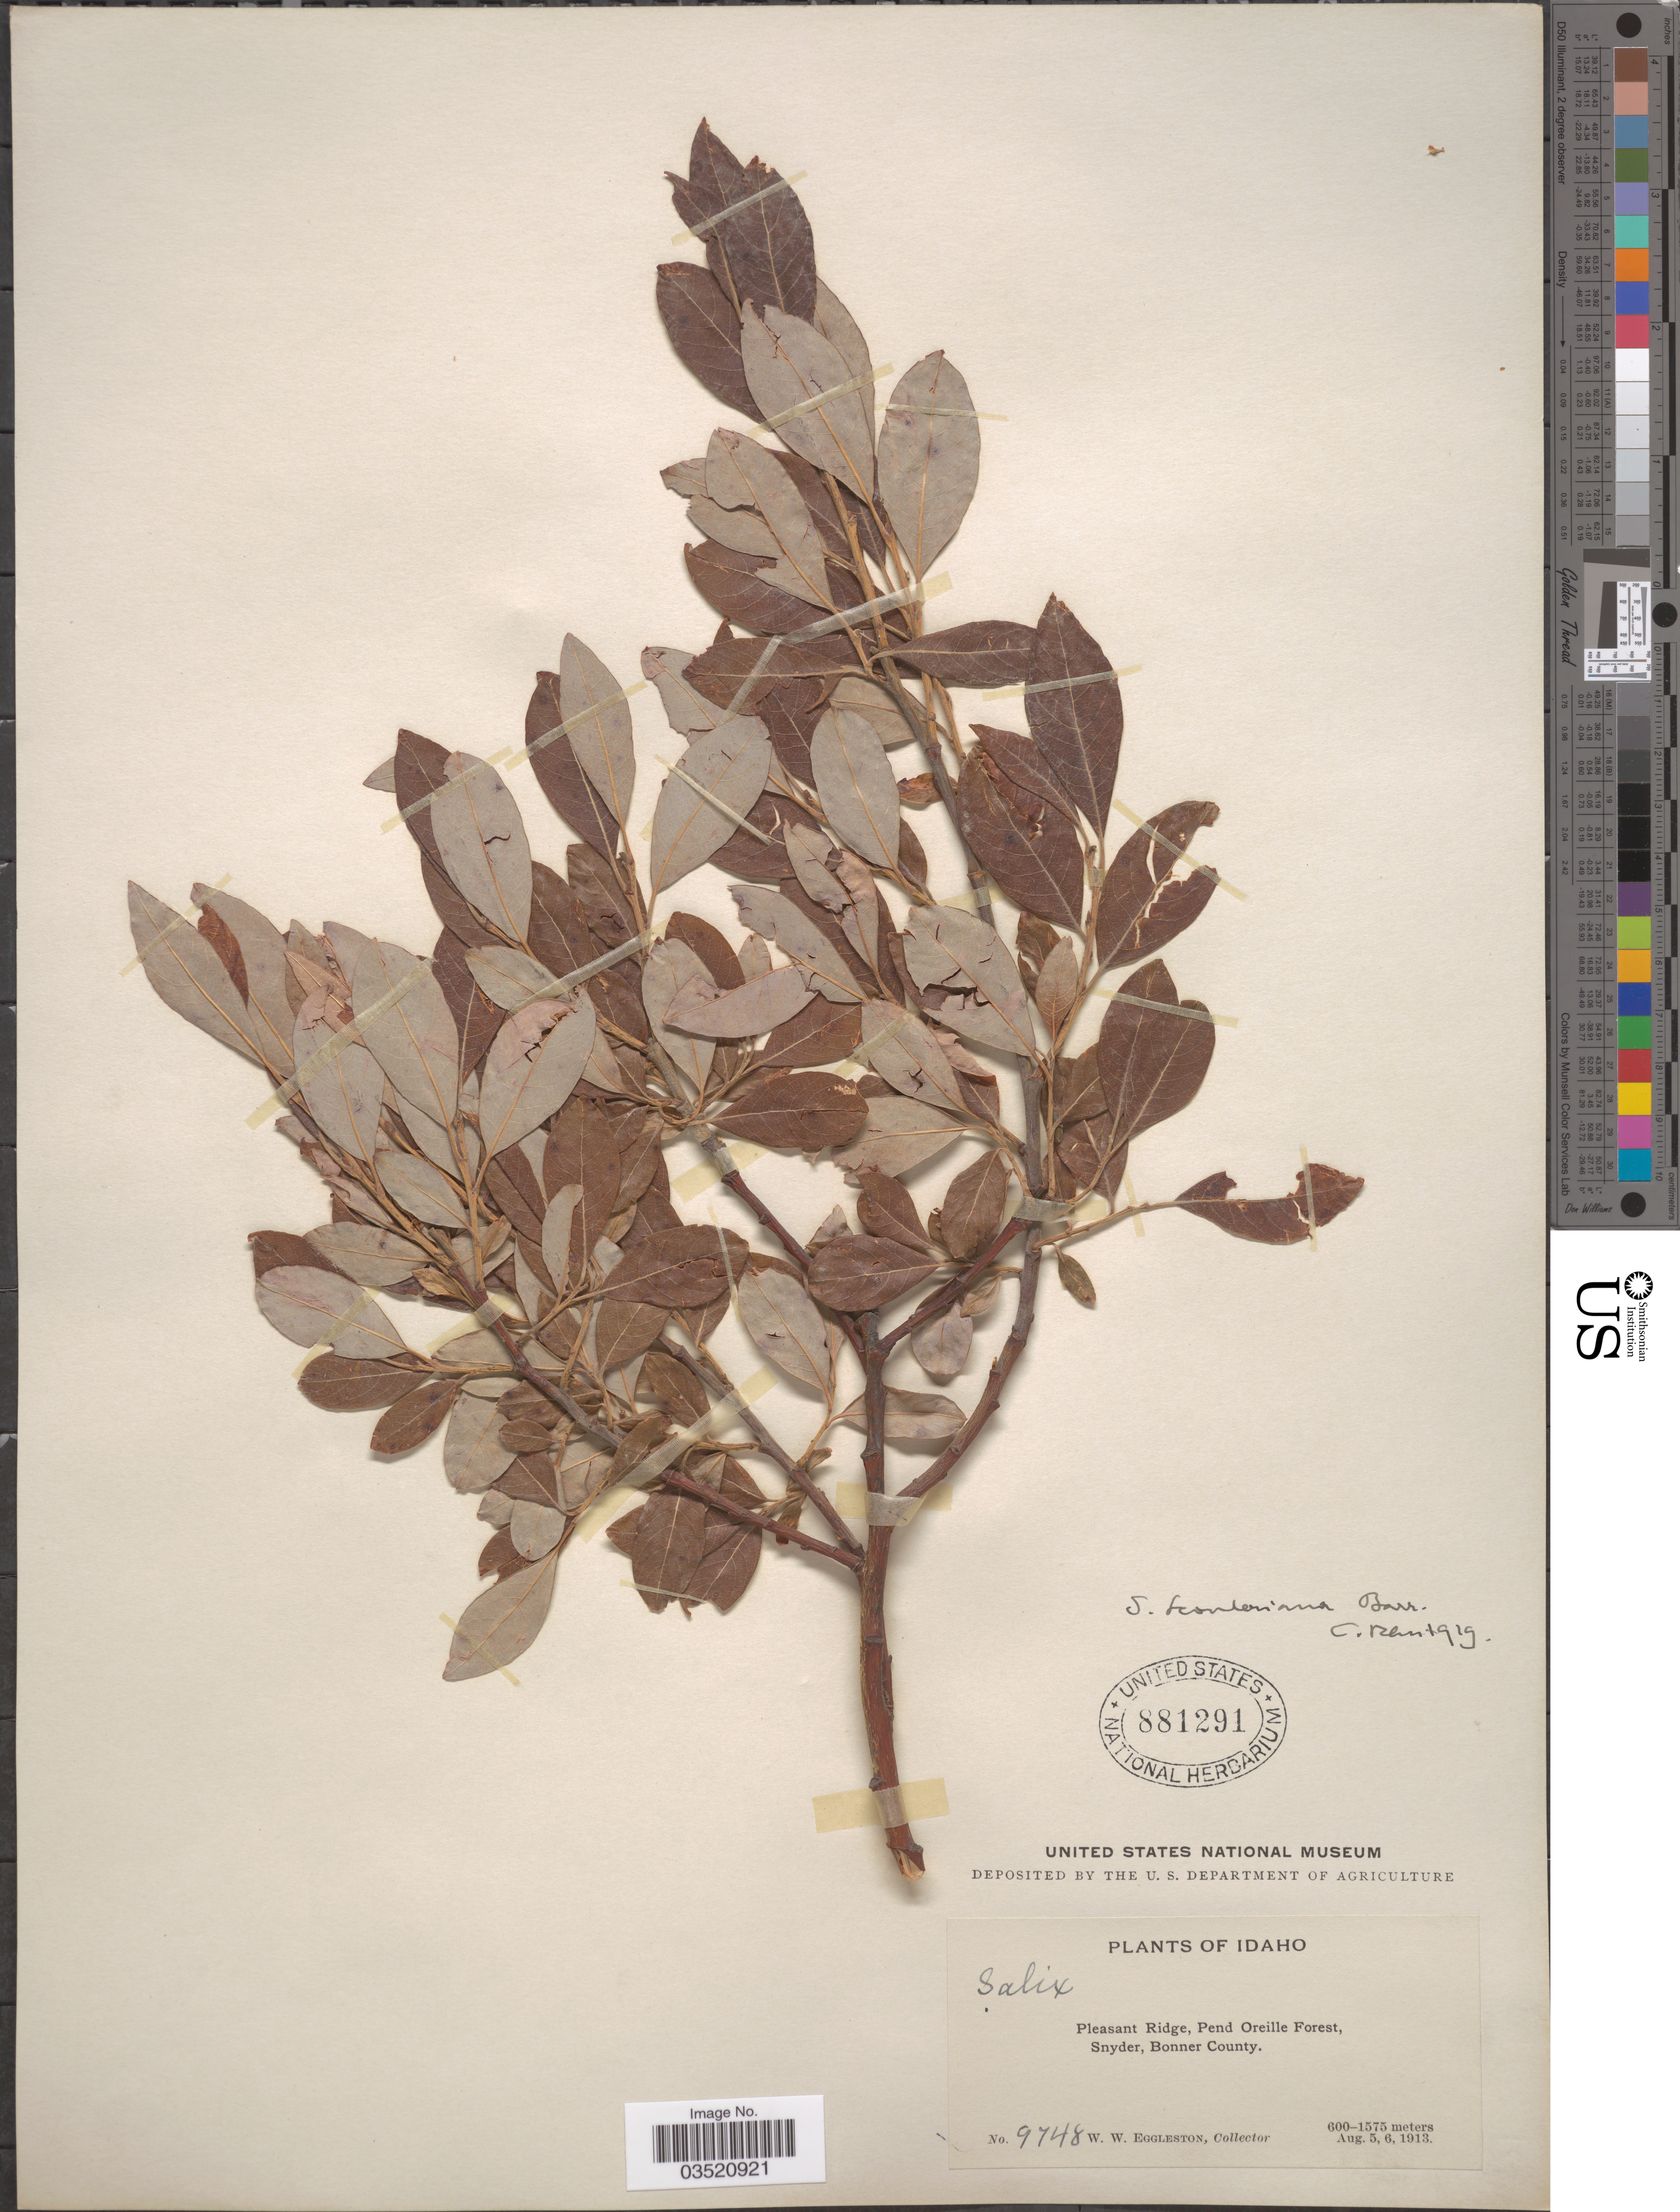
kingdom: Plantae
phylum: Tracheophyta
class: Magnoliopsida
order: Malpighiales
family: Salicaceae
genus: Salix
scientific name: Salix scouleriana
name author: Barratt ex Hook.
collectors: W. W. Eggleston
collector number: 9748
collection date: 1913-08-05/1913-08-06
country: United States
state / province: Idaho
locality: Pleasant Ridge, Pend Oreille Forest, Snyder, Bonner County.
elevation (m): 600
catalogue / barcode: US 881291